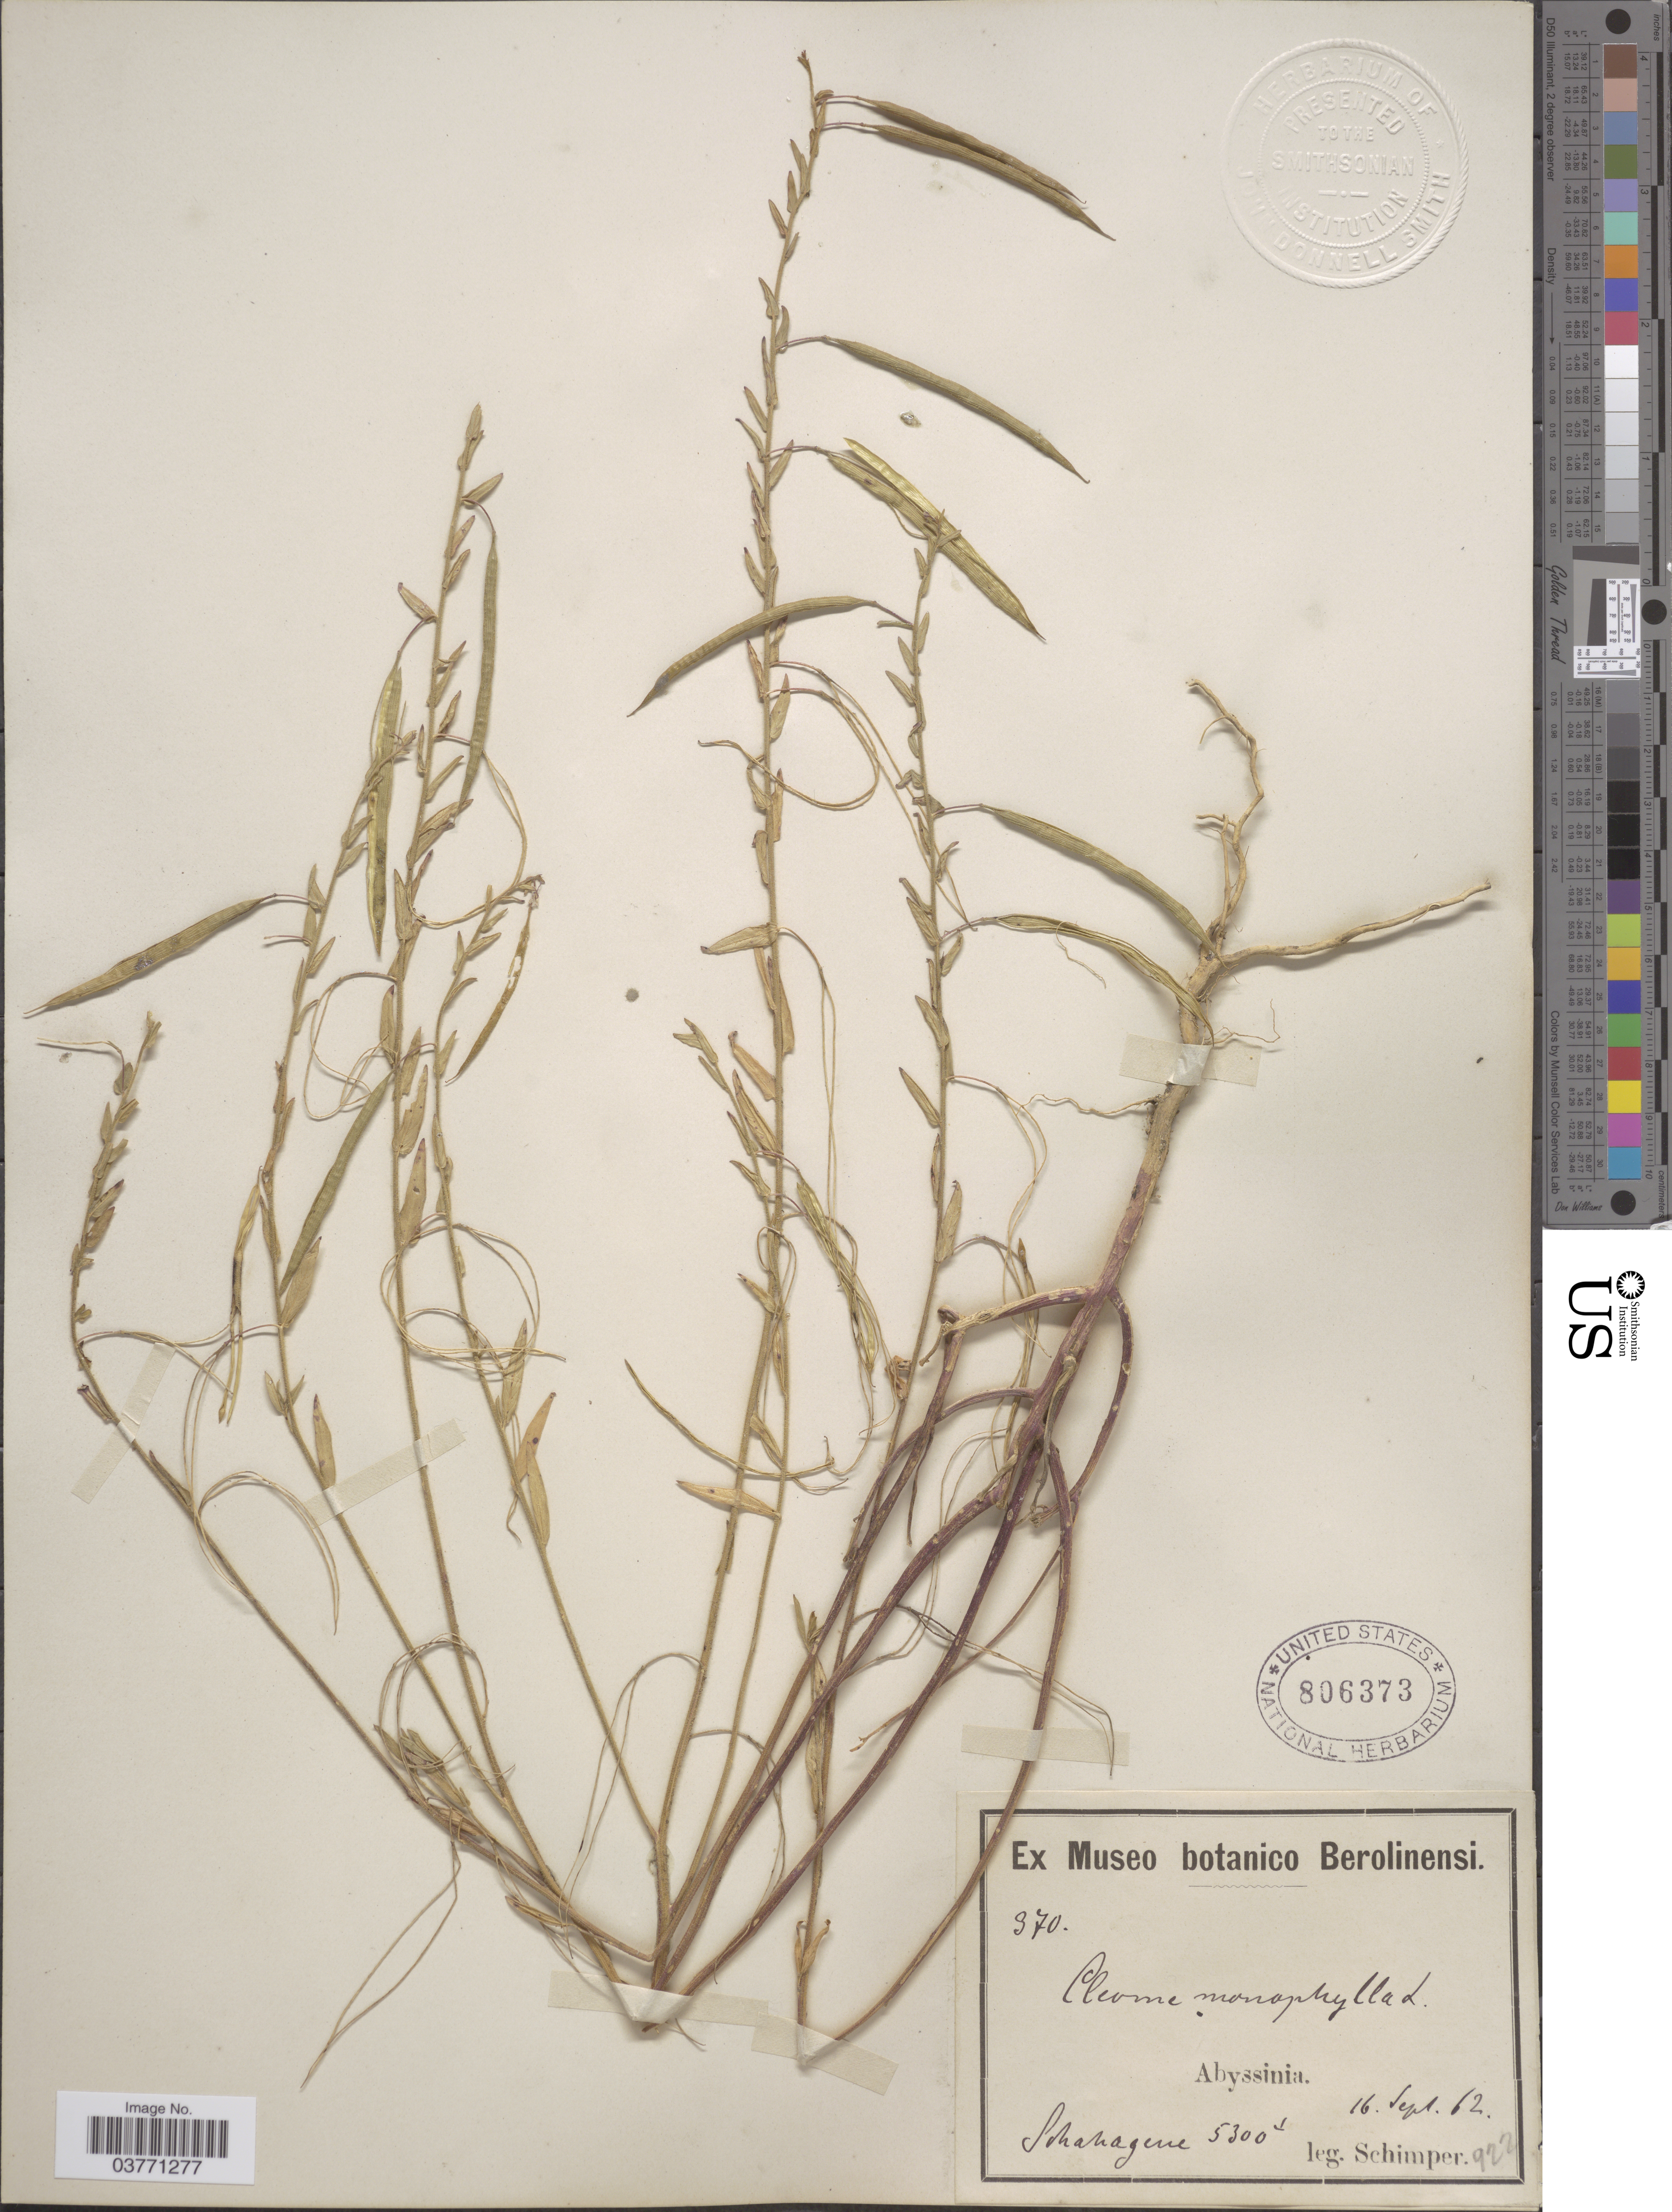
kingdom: Plantae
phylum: Tracheophyta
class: Magnoliopsida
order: Brassicales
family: Cleomaceae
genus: Sieruela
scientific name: Sieruela monophylla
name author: (L.) Roalson & J.C. Hall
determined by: Strong, M. T., (US), Smithsonian Institution - National Museum of Natural History (UNITED STATES)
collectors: -. Schimper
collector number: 370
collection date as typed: Transcribed d/m/y: 16/9/62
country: Ethiopia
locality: Abyssinia. Schahagene [interpreted].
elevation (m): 1615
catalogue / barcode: US 806373